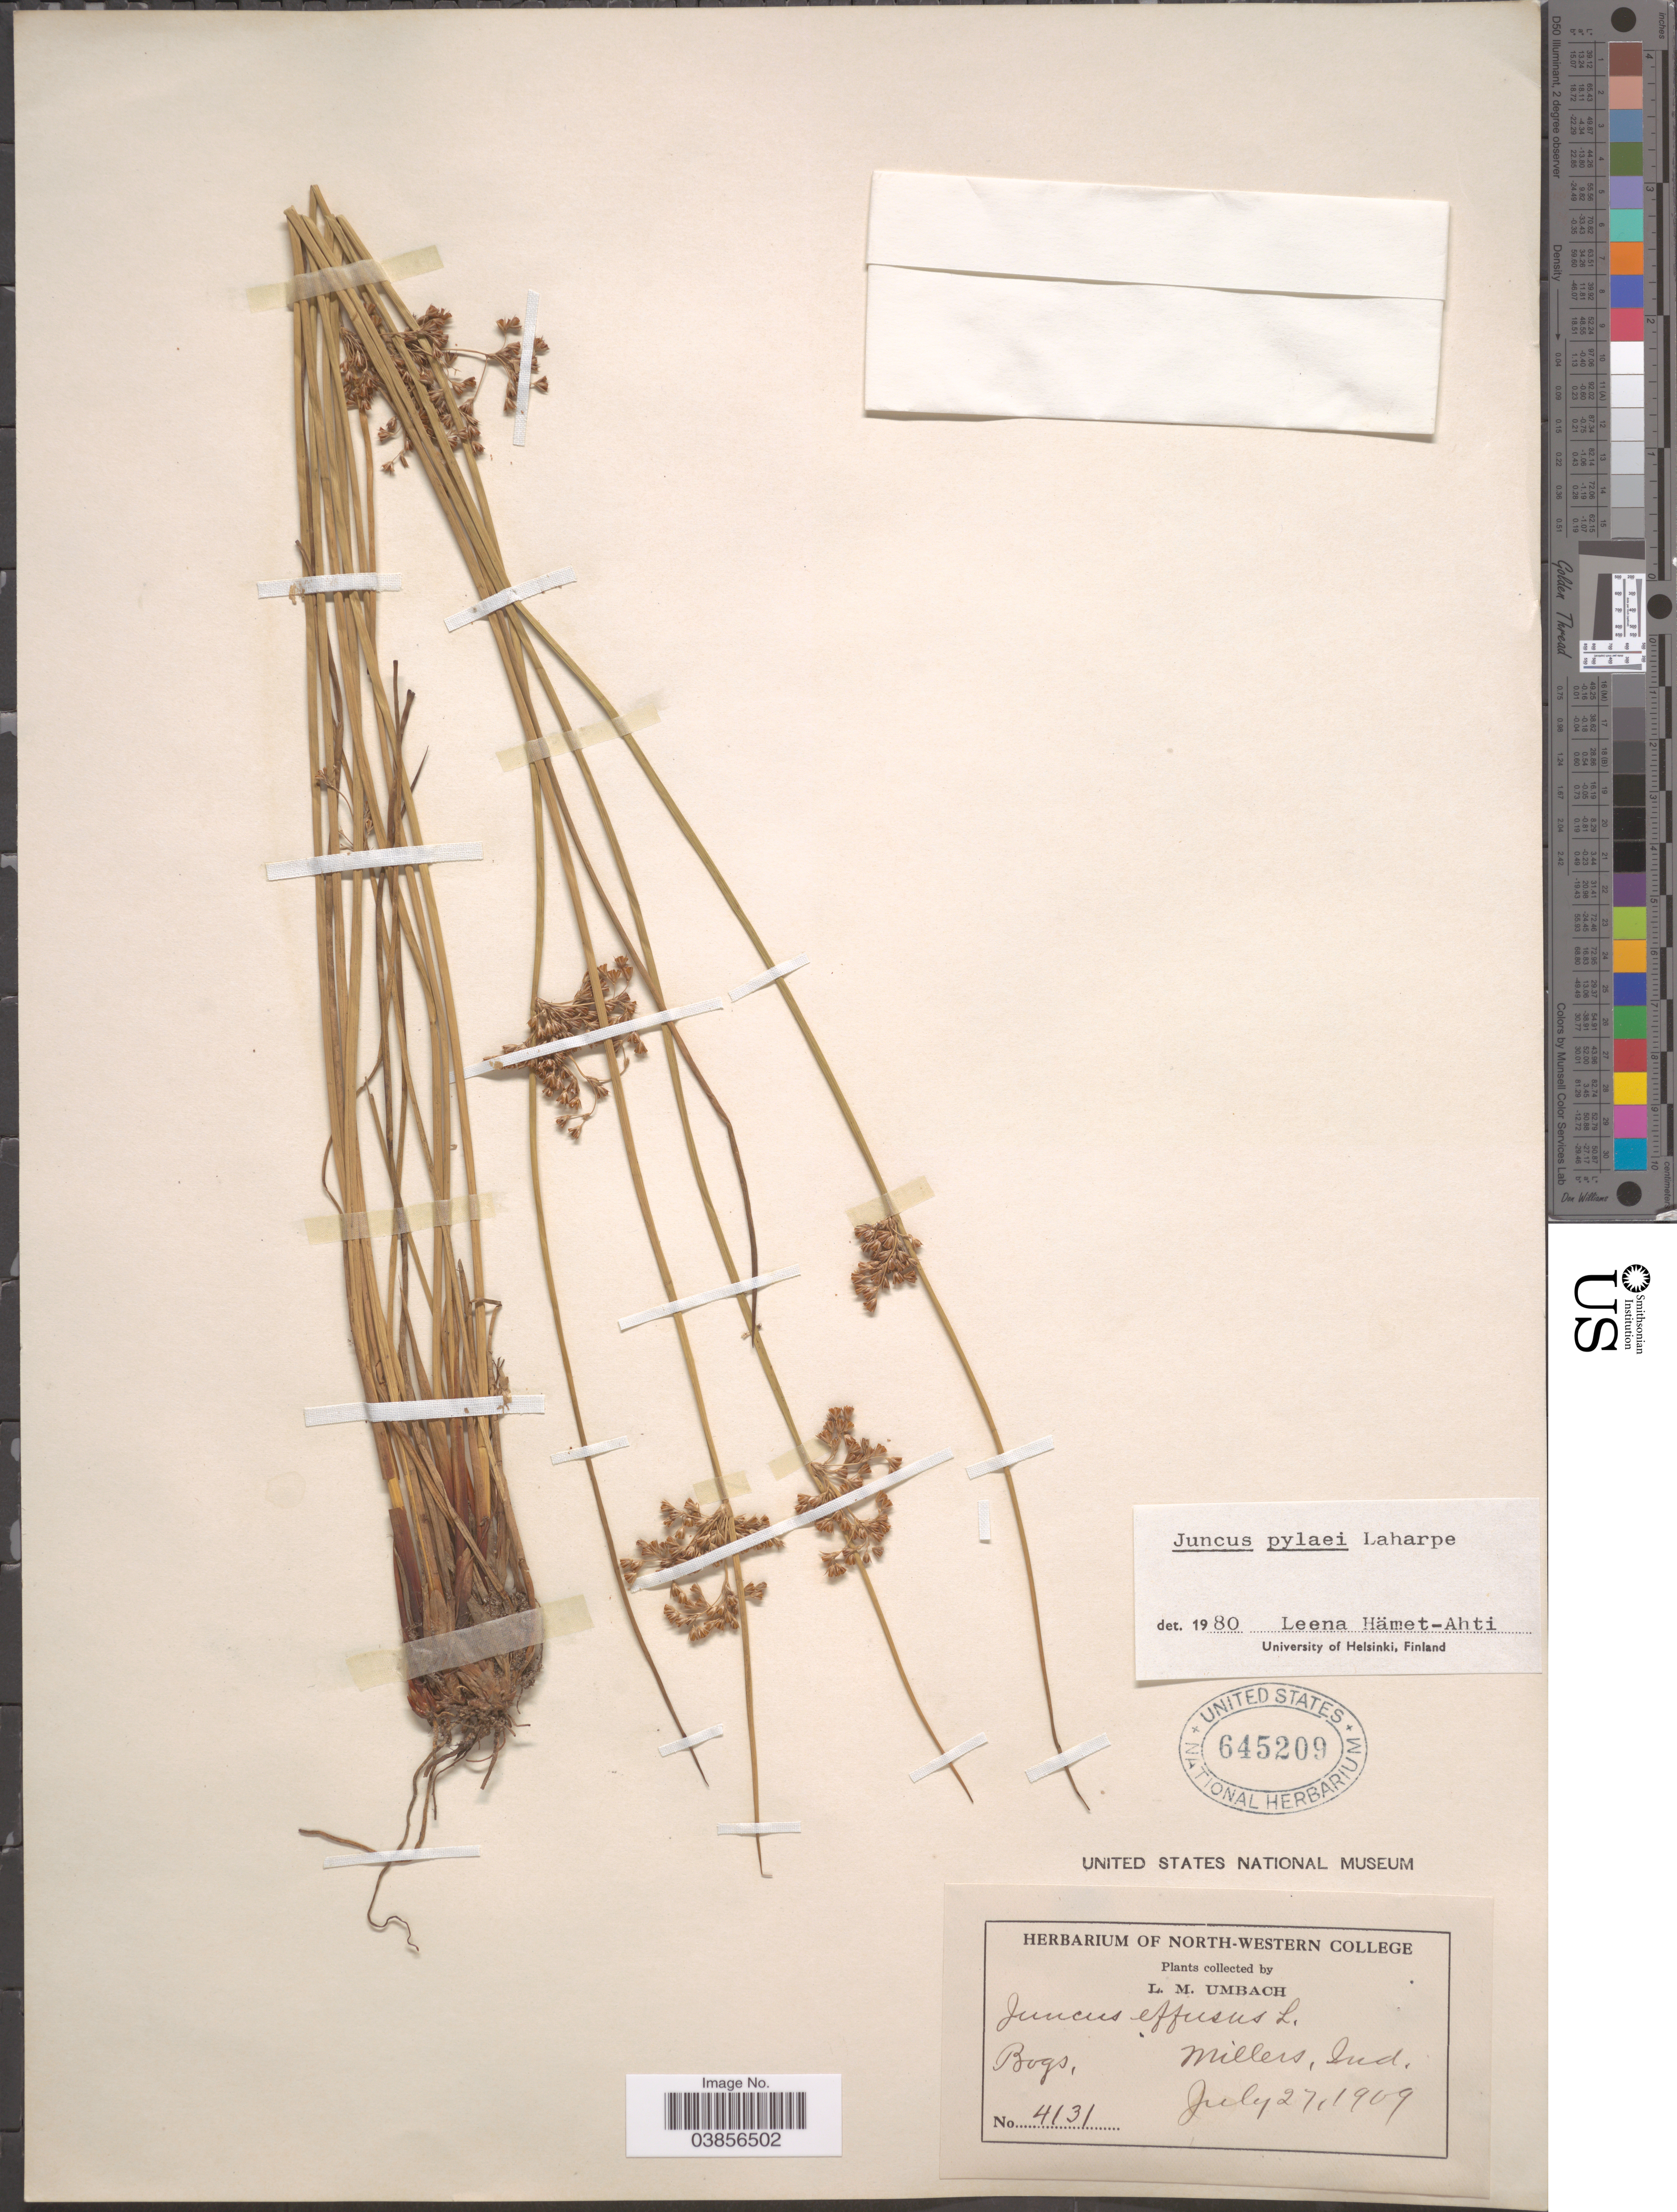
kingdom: Plantae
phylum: Tracheophyta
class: Liliopsida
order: Poales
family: Juncaceae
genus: Juncus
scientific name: Juncus pylaei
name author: Laharpe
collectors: L. M. Umbach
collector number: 4131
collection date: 1909-07-27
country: United States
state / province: Indiana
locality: Millers.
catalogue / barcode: US 645209